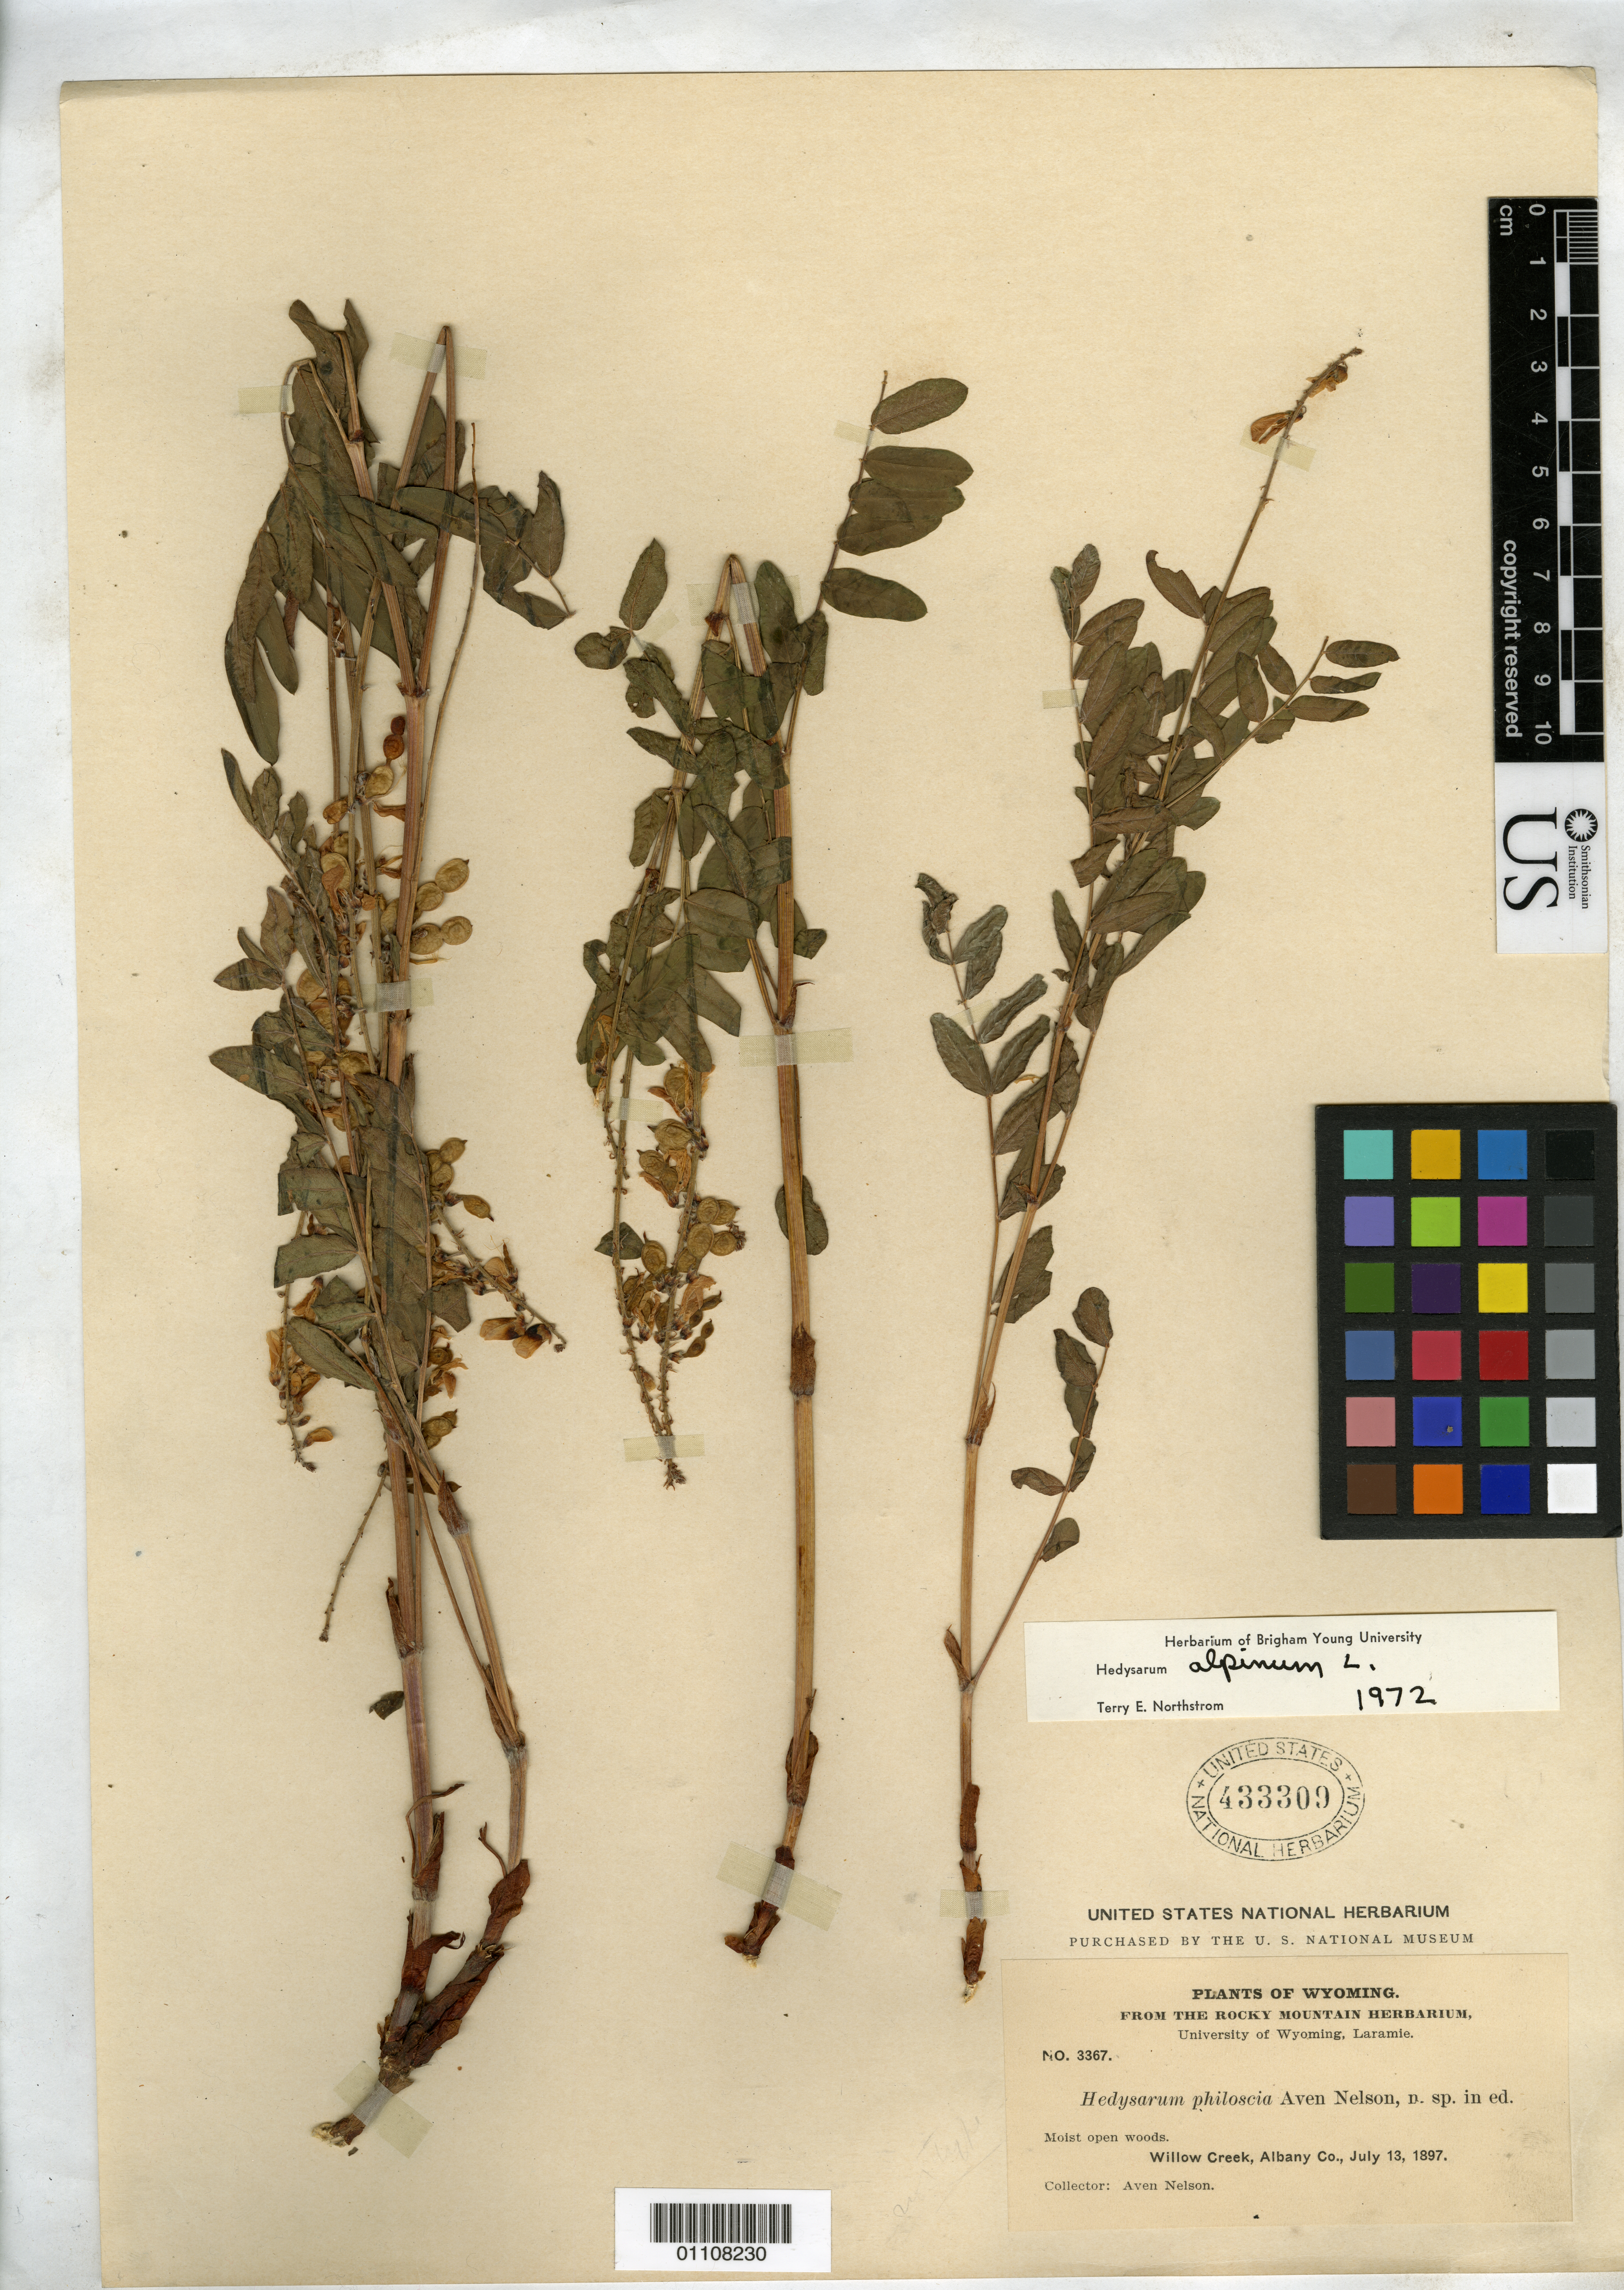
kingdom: Plantae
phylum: Tracheophyta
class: Magnoliopsida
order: Fabales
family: Fabaceae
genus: Hedysarum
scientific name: Hedysarum philoscia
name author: A. Nelson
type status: Syntype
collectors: A. Nelson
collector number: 3367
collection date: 1897-07-13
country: United States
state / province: Wyoming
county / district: Albany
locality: Willow Creek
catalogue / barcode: US 433309